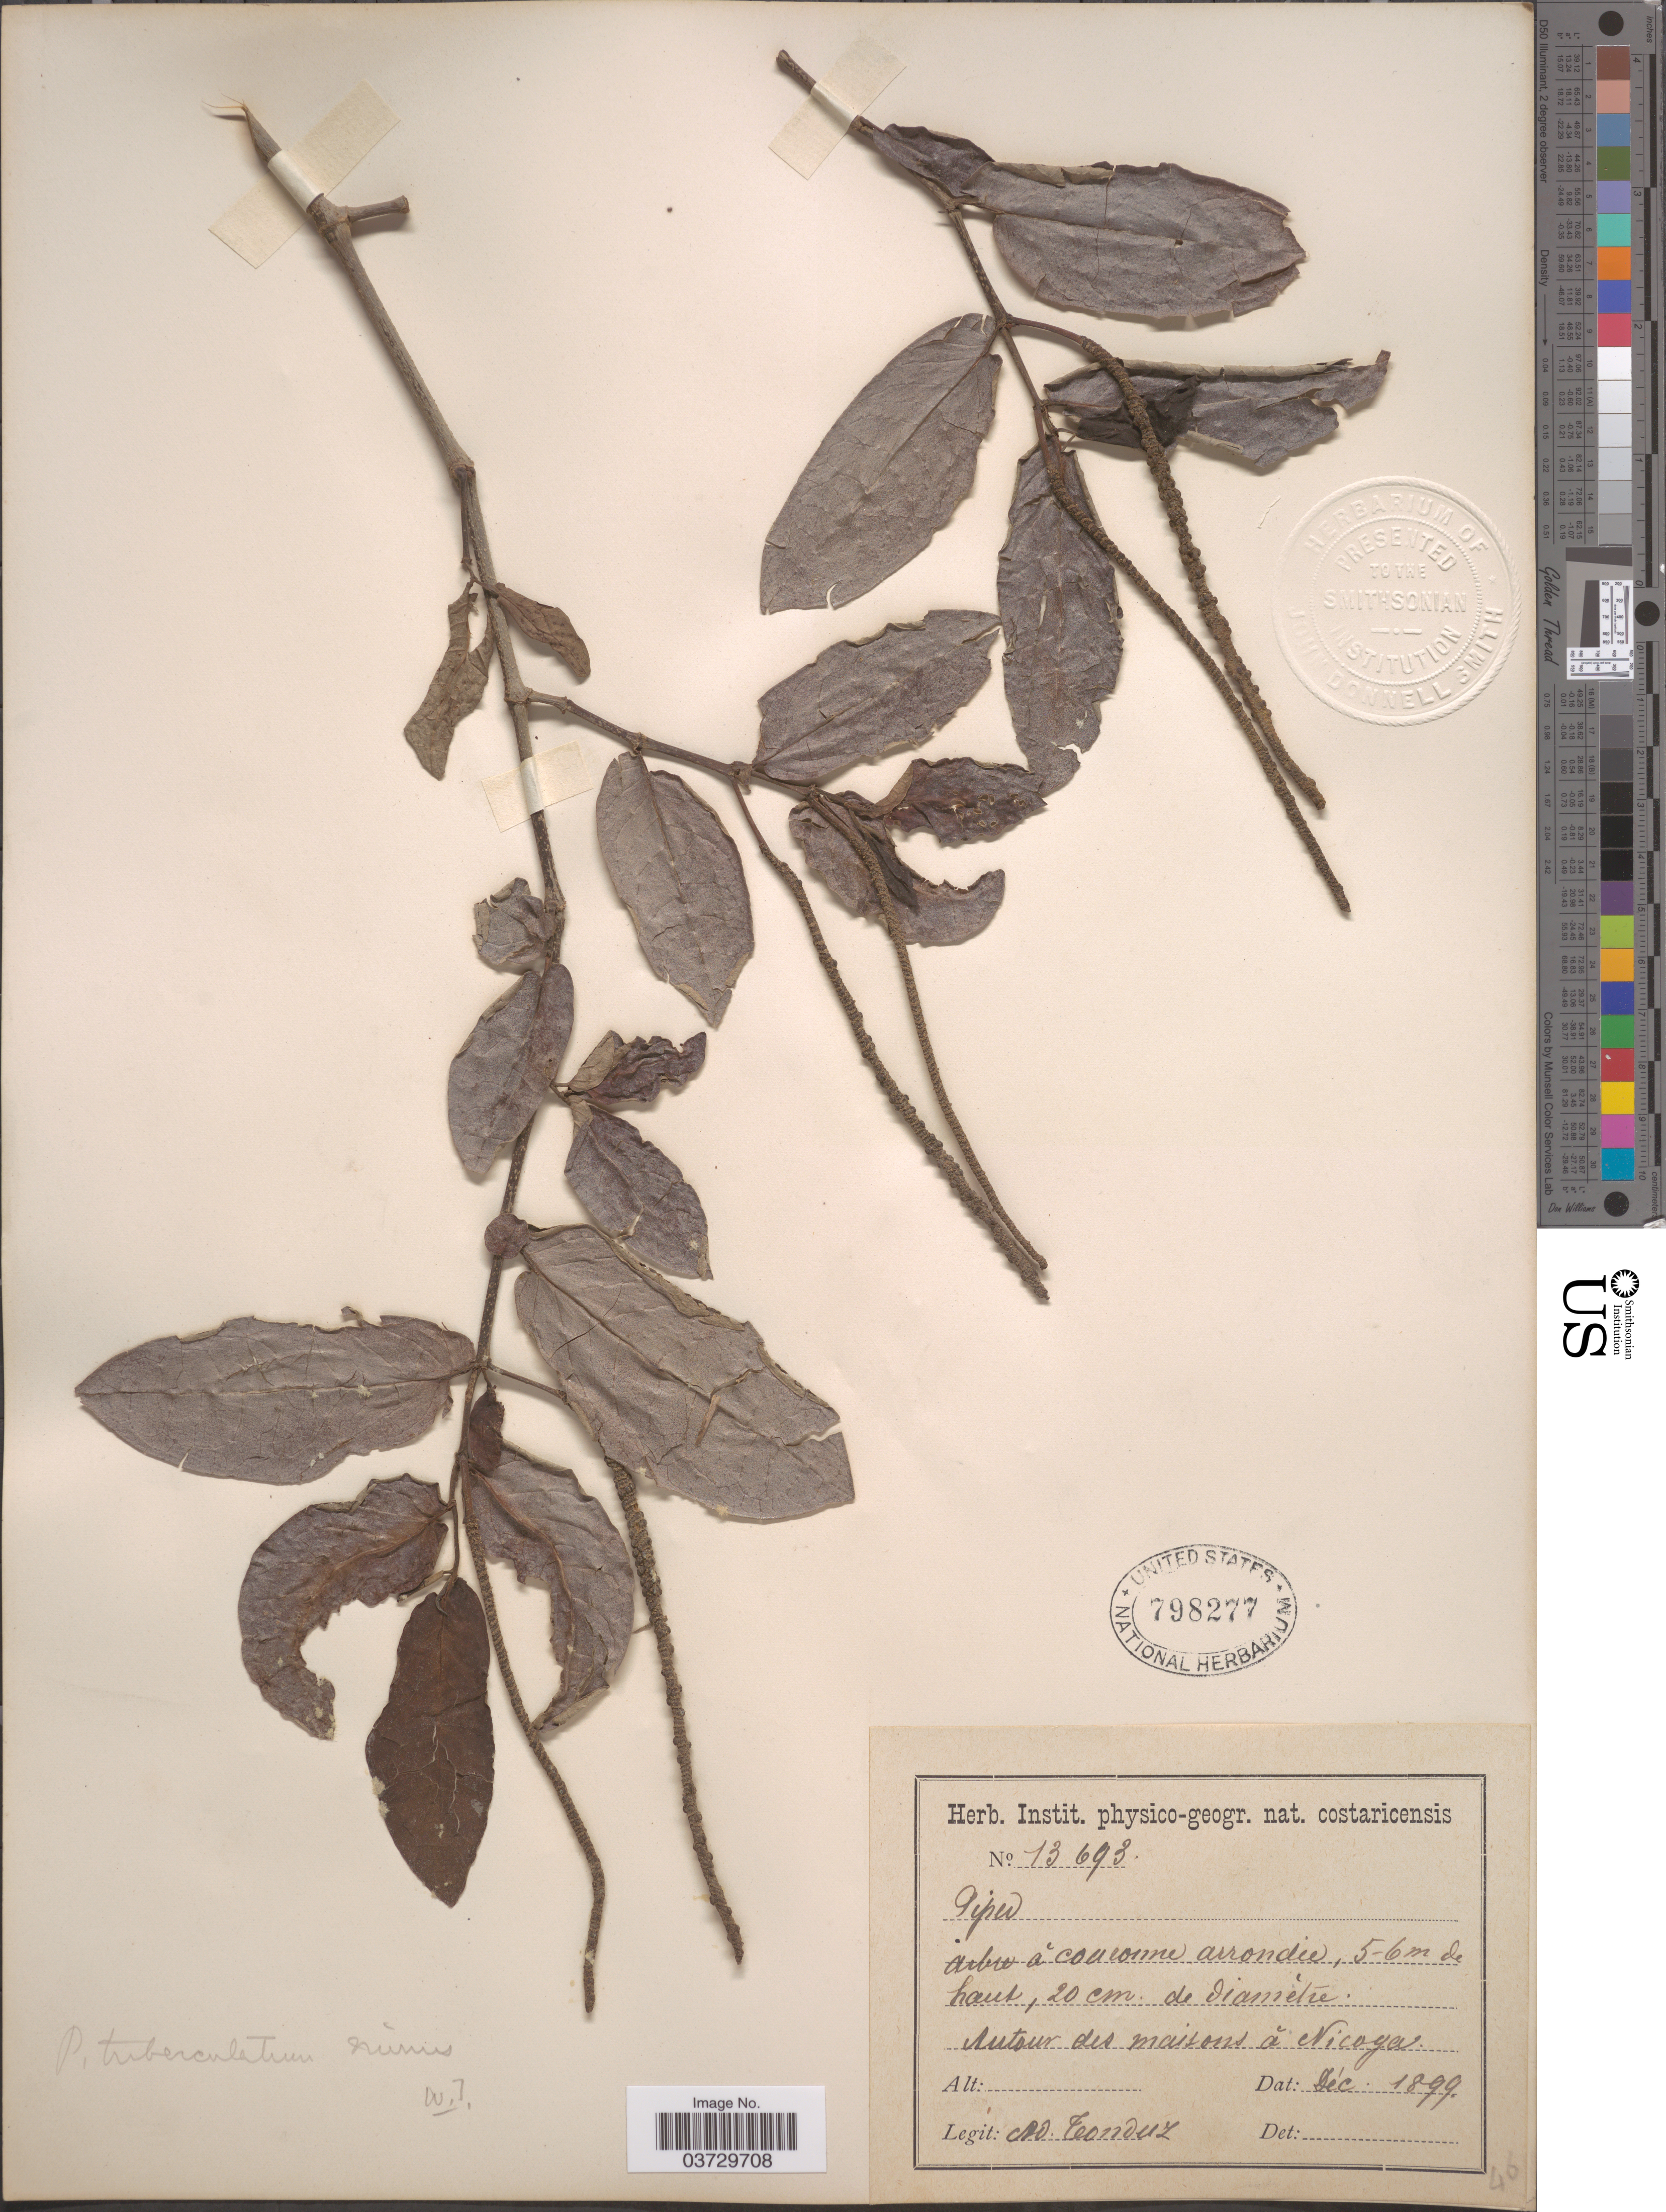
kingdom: Plantae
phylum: Tracheophyta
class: Magnoliopsida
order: Piperales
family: Piperaceae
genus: Piper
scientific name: Piper tuberculatum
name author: Jacq.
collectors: A. Tonduz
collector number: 13693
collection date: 1899-12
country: Costa Rica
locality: Autour des maisons ă Nicoya.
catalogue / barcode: US 798277